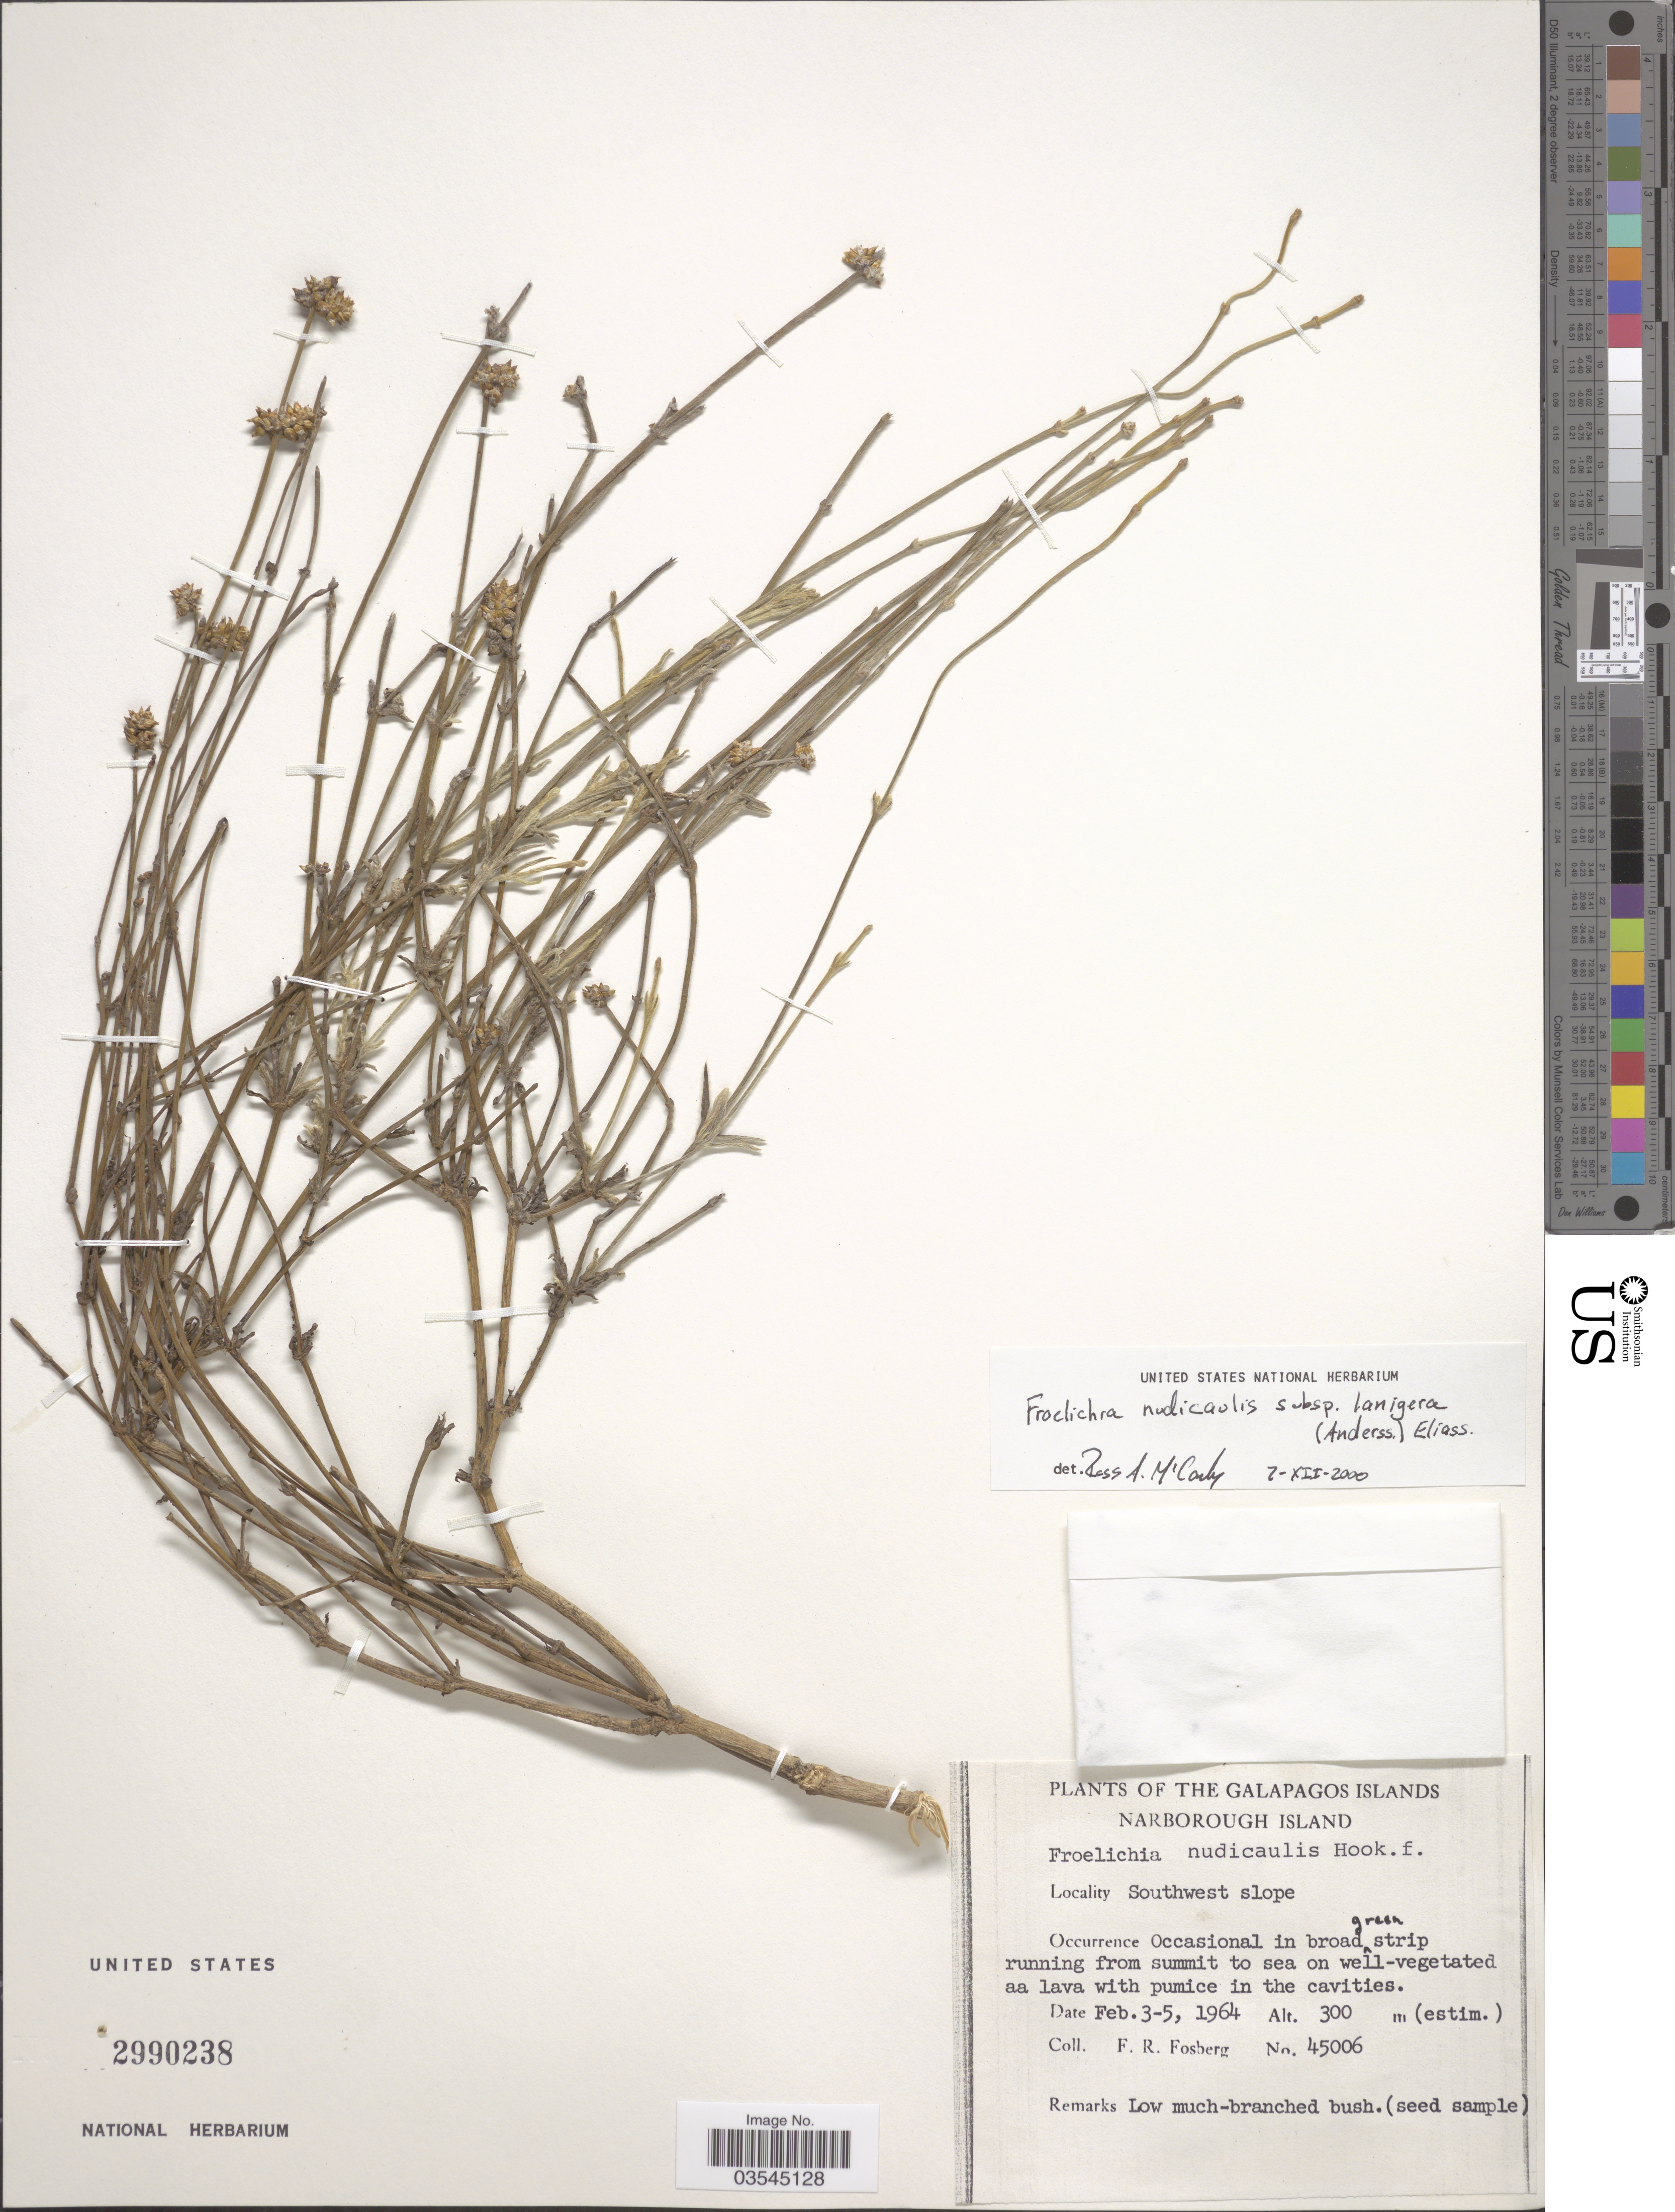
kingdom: Plantae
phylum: Tracheophyta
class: Magnoliopsida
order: Caryophyllales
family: Amaranthaceae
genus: Froelichia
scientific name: Froelichia nudicaulis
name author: Hook. f.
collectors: F. R. Fosberg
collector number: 45006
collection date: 1964-02-03/1964-02-05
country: Ecuador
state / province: Colón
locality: Galapagos Islands. Narborough Island. Southwest slope.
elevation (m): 300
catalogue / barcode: US 2990238